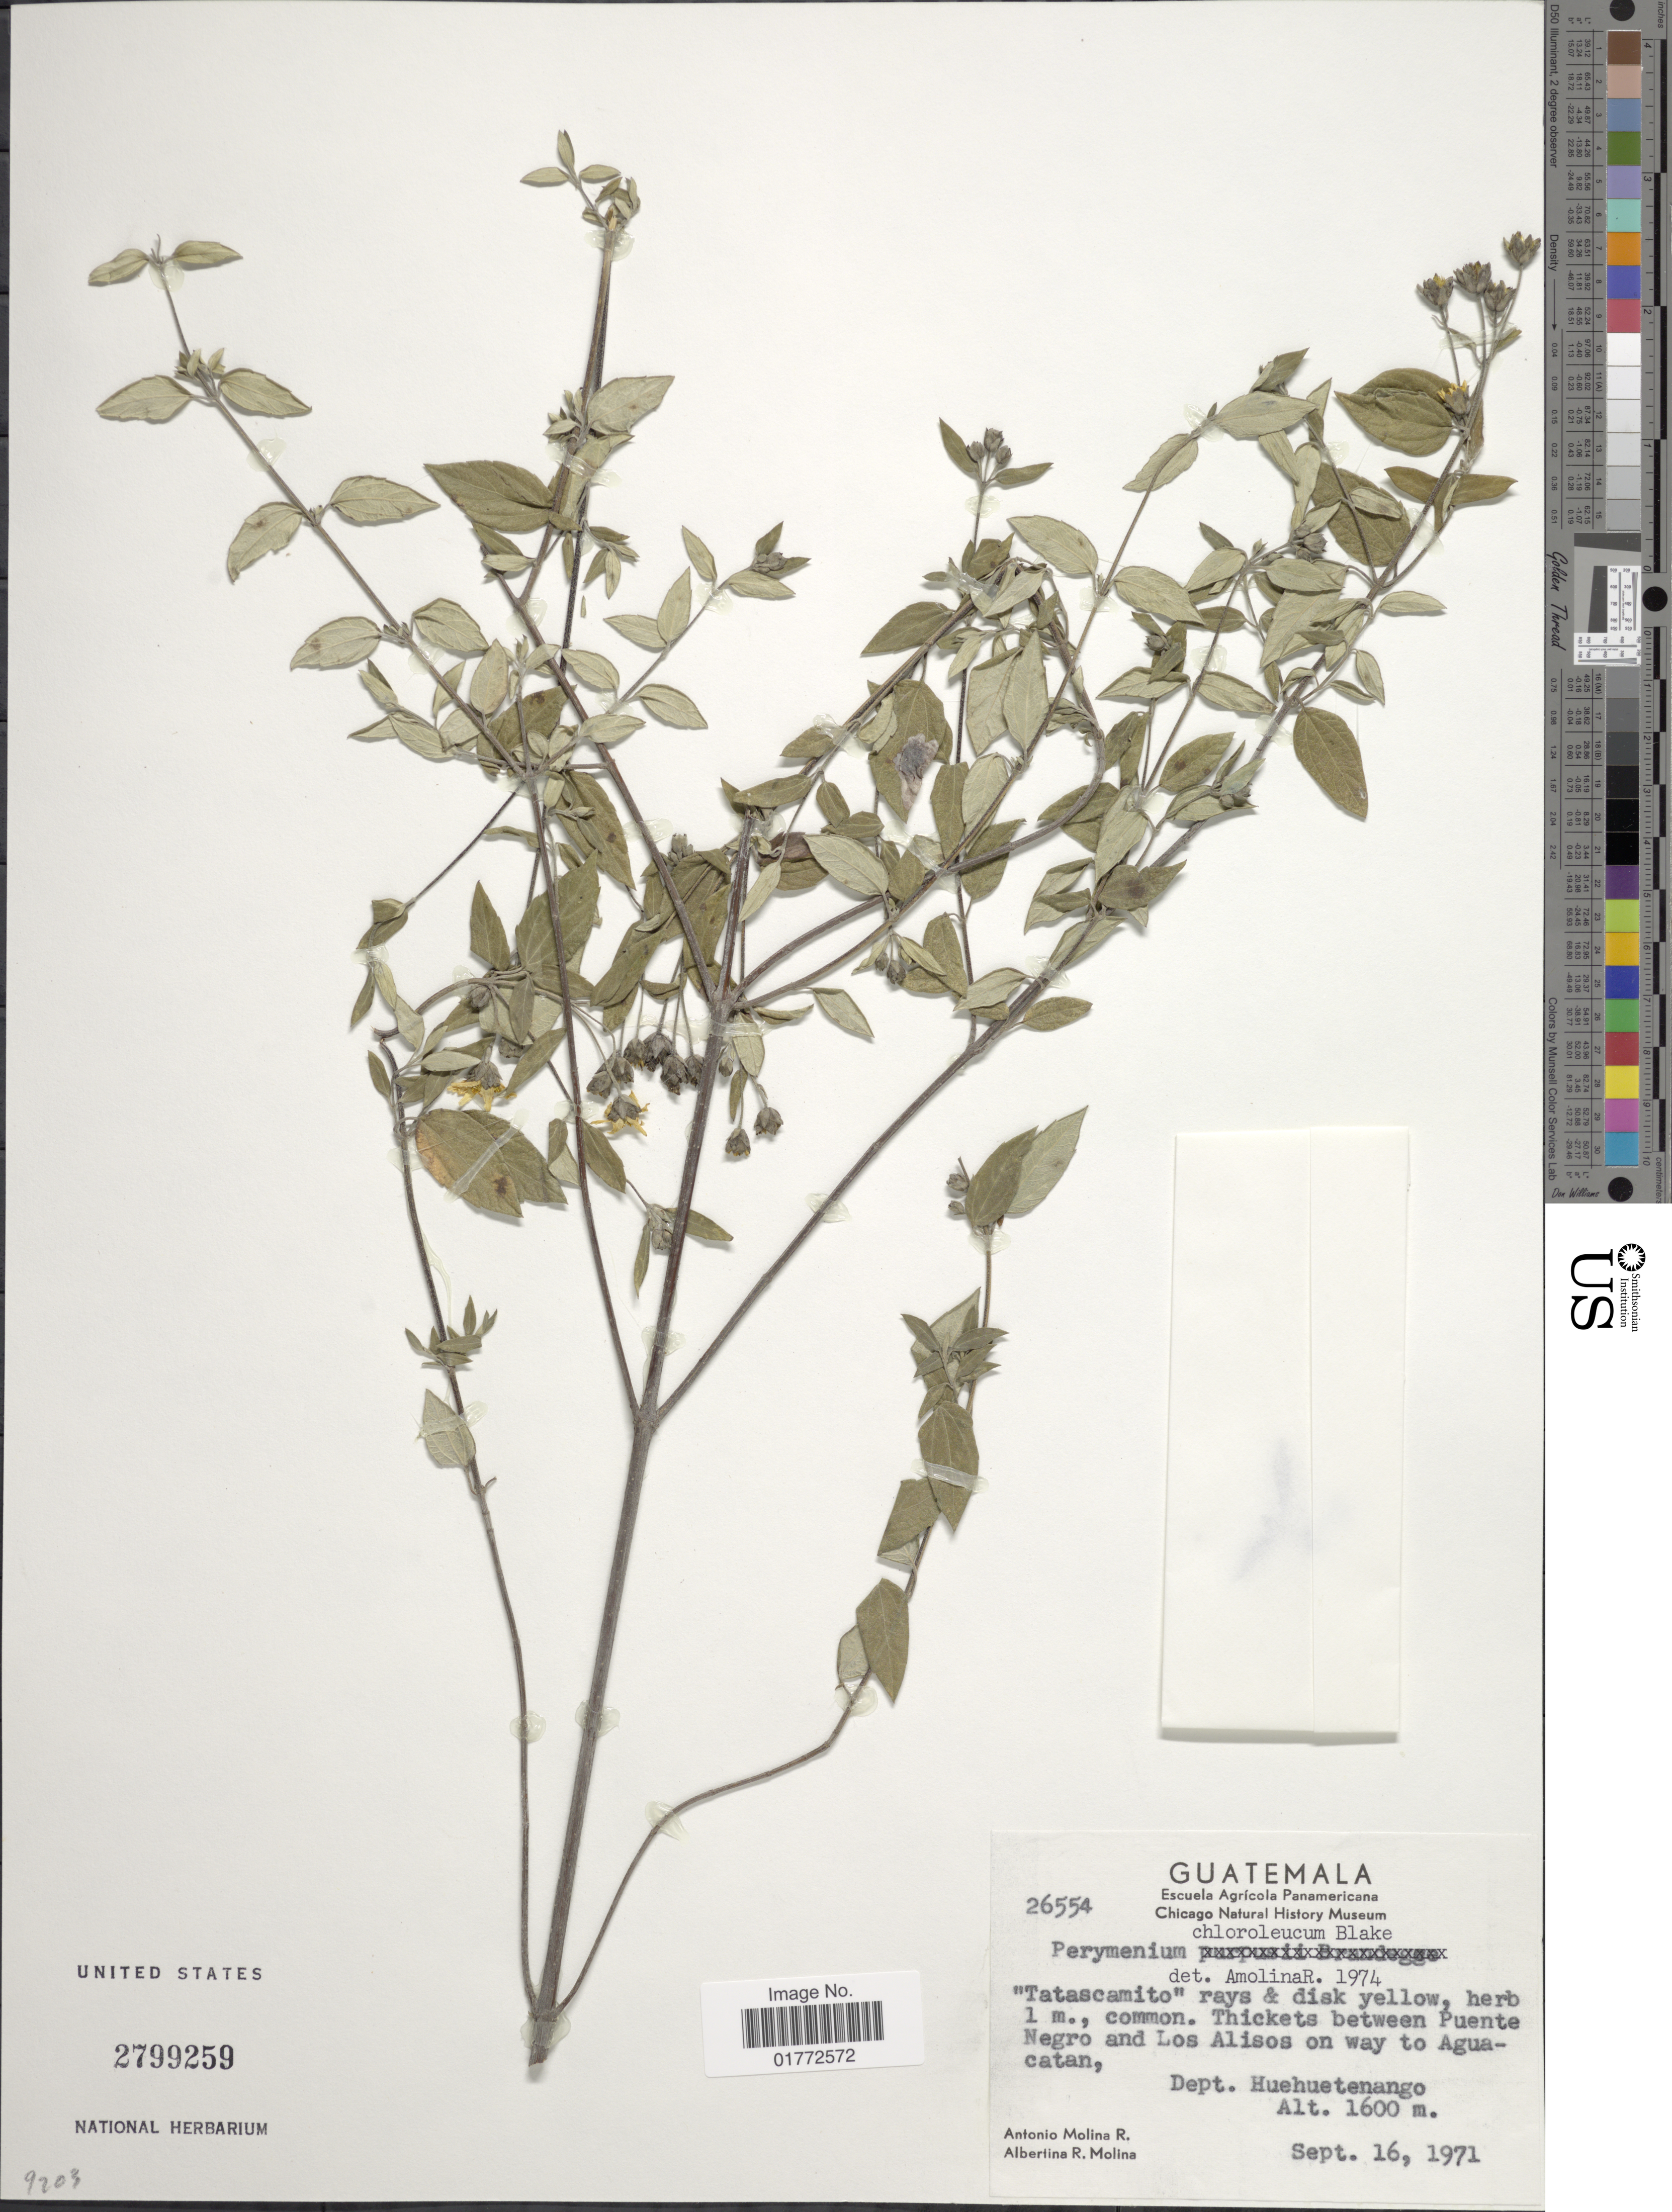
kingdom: Plantae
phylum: Tracheophyta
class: Magnoliopsida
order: Asterales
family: Asteraceae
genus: Perymenium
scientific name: Perymenium chloroleucum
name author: S.F. Blake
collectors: A. Molina R. & A. R. Molina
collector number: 26554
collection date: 1971-09-16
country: Guatemala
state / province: Huehuetenango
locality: Thickets between Puente Negro and Los Alisos on way to Aguacatan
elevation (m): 1600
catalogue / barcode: US 2799259